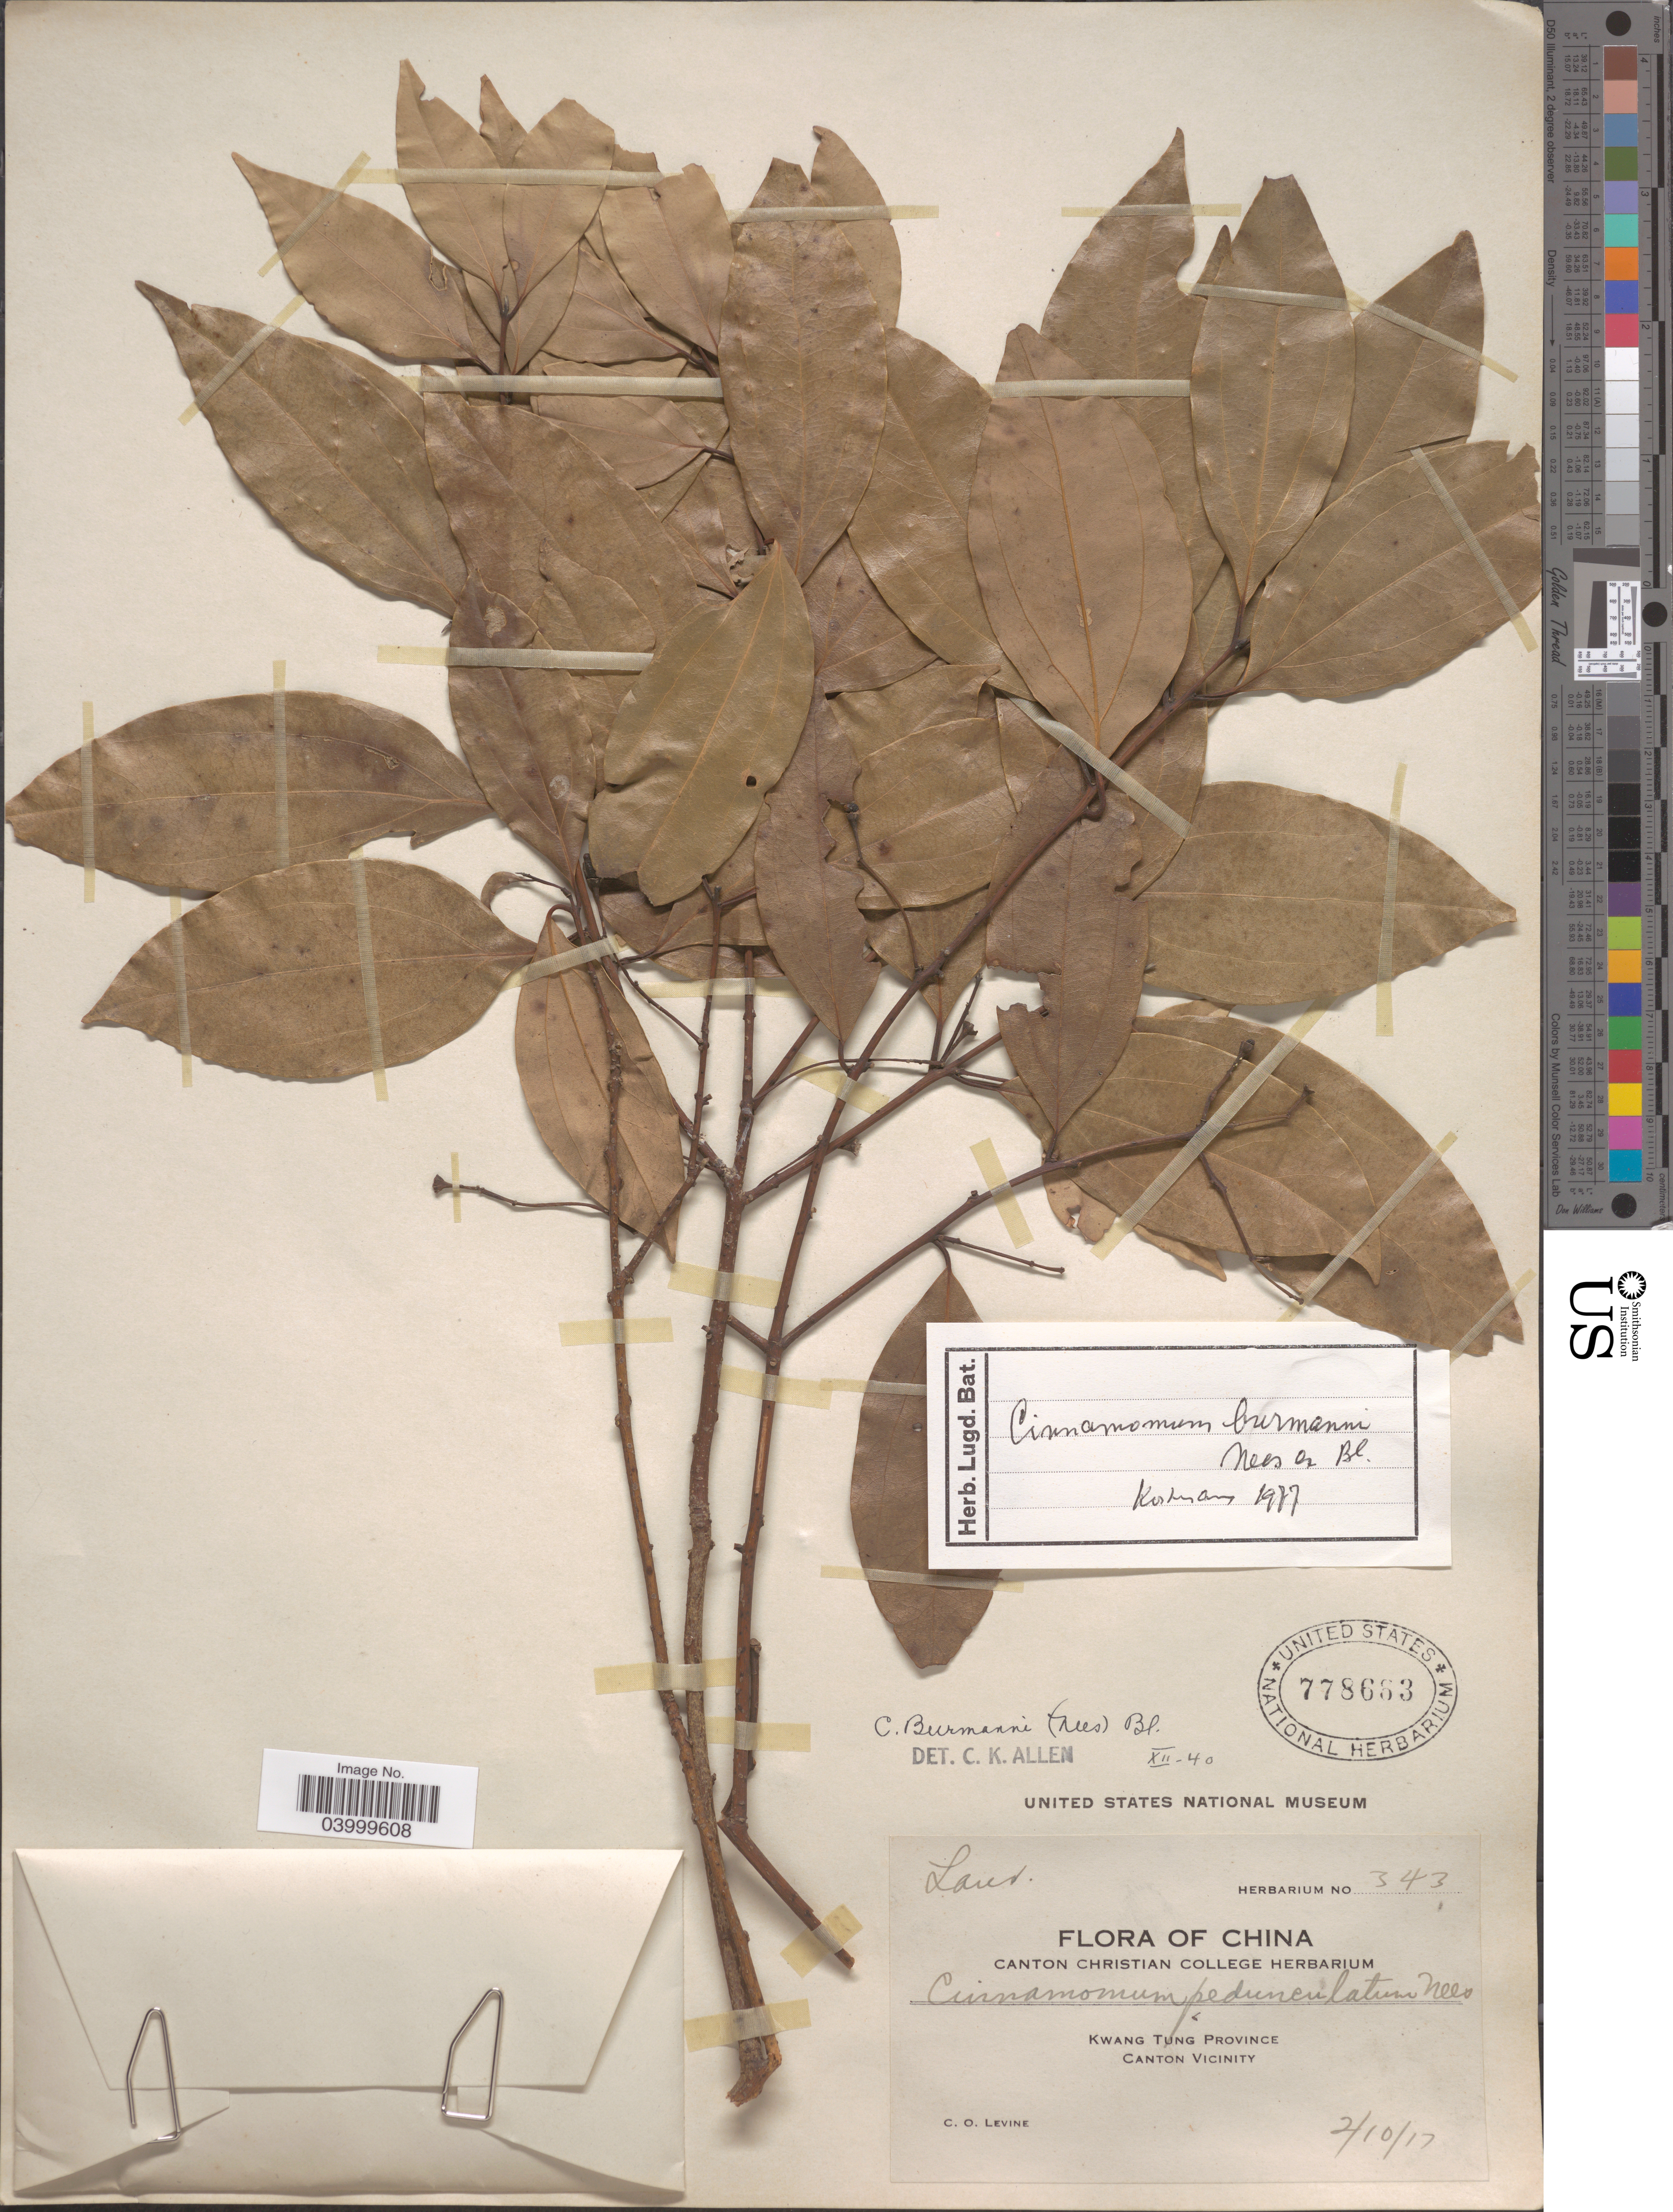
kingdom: Plantae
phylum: Tracheophyta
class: Magnoliopsida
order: Laurales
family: Lauraceae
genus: Cinnamomum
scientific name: Cinnamomum burmannii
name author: (Nees & T. Nees) Blume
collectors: C. O. Levine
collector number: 343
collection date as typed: Transcribed d/m/y: 10/2/17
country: China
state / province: Guangdong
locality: Kwang Tung Province. Canton Vicinity.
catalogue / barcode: US 778663